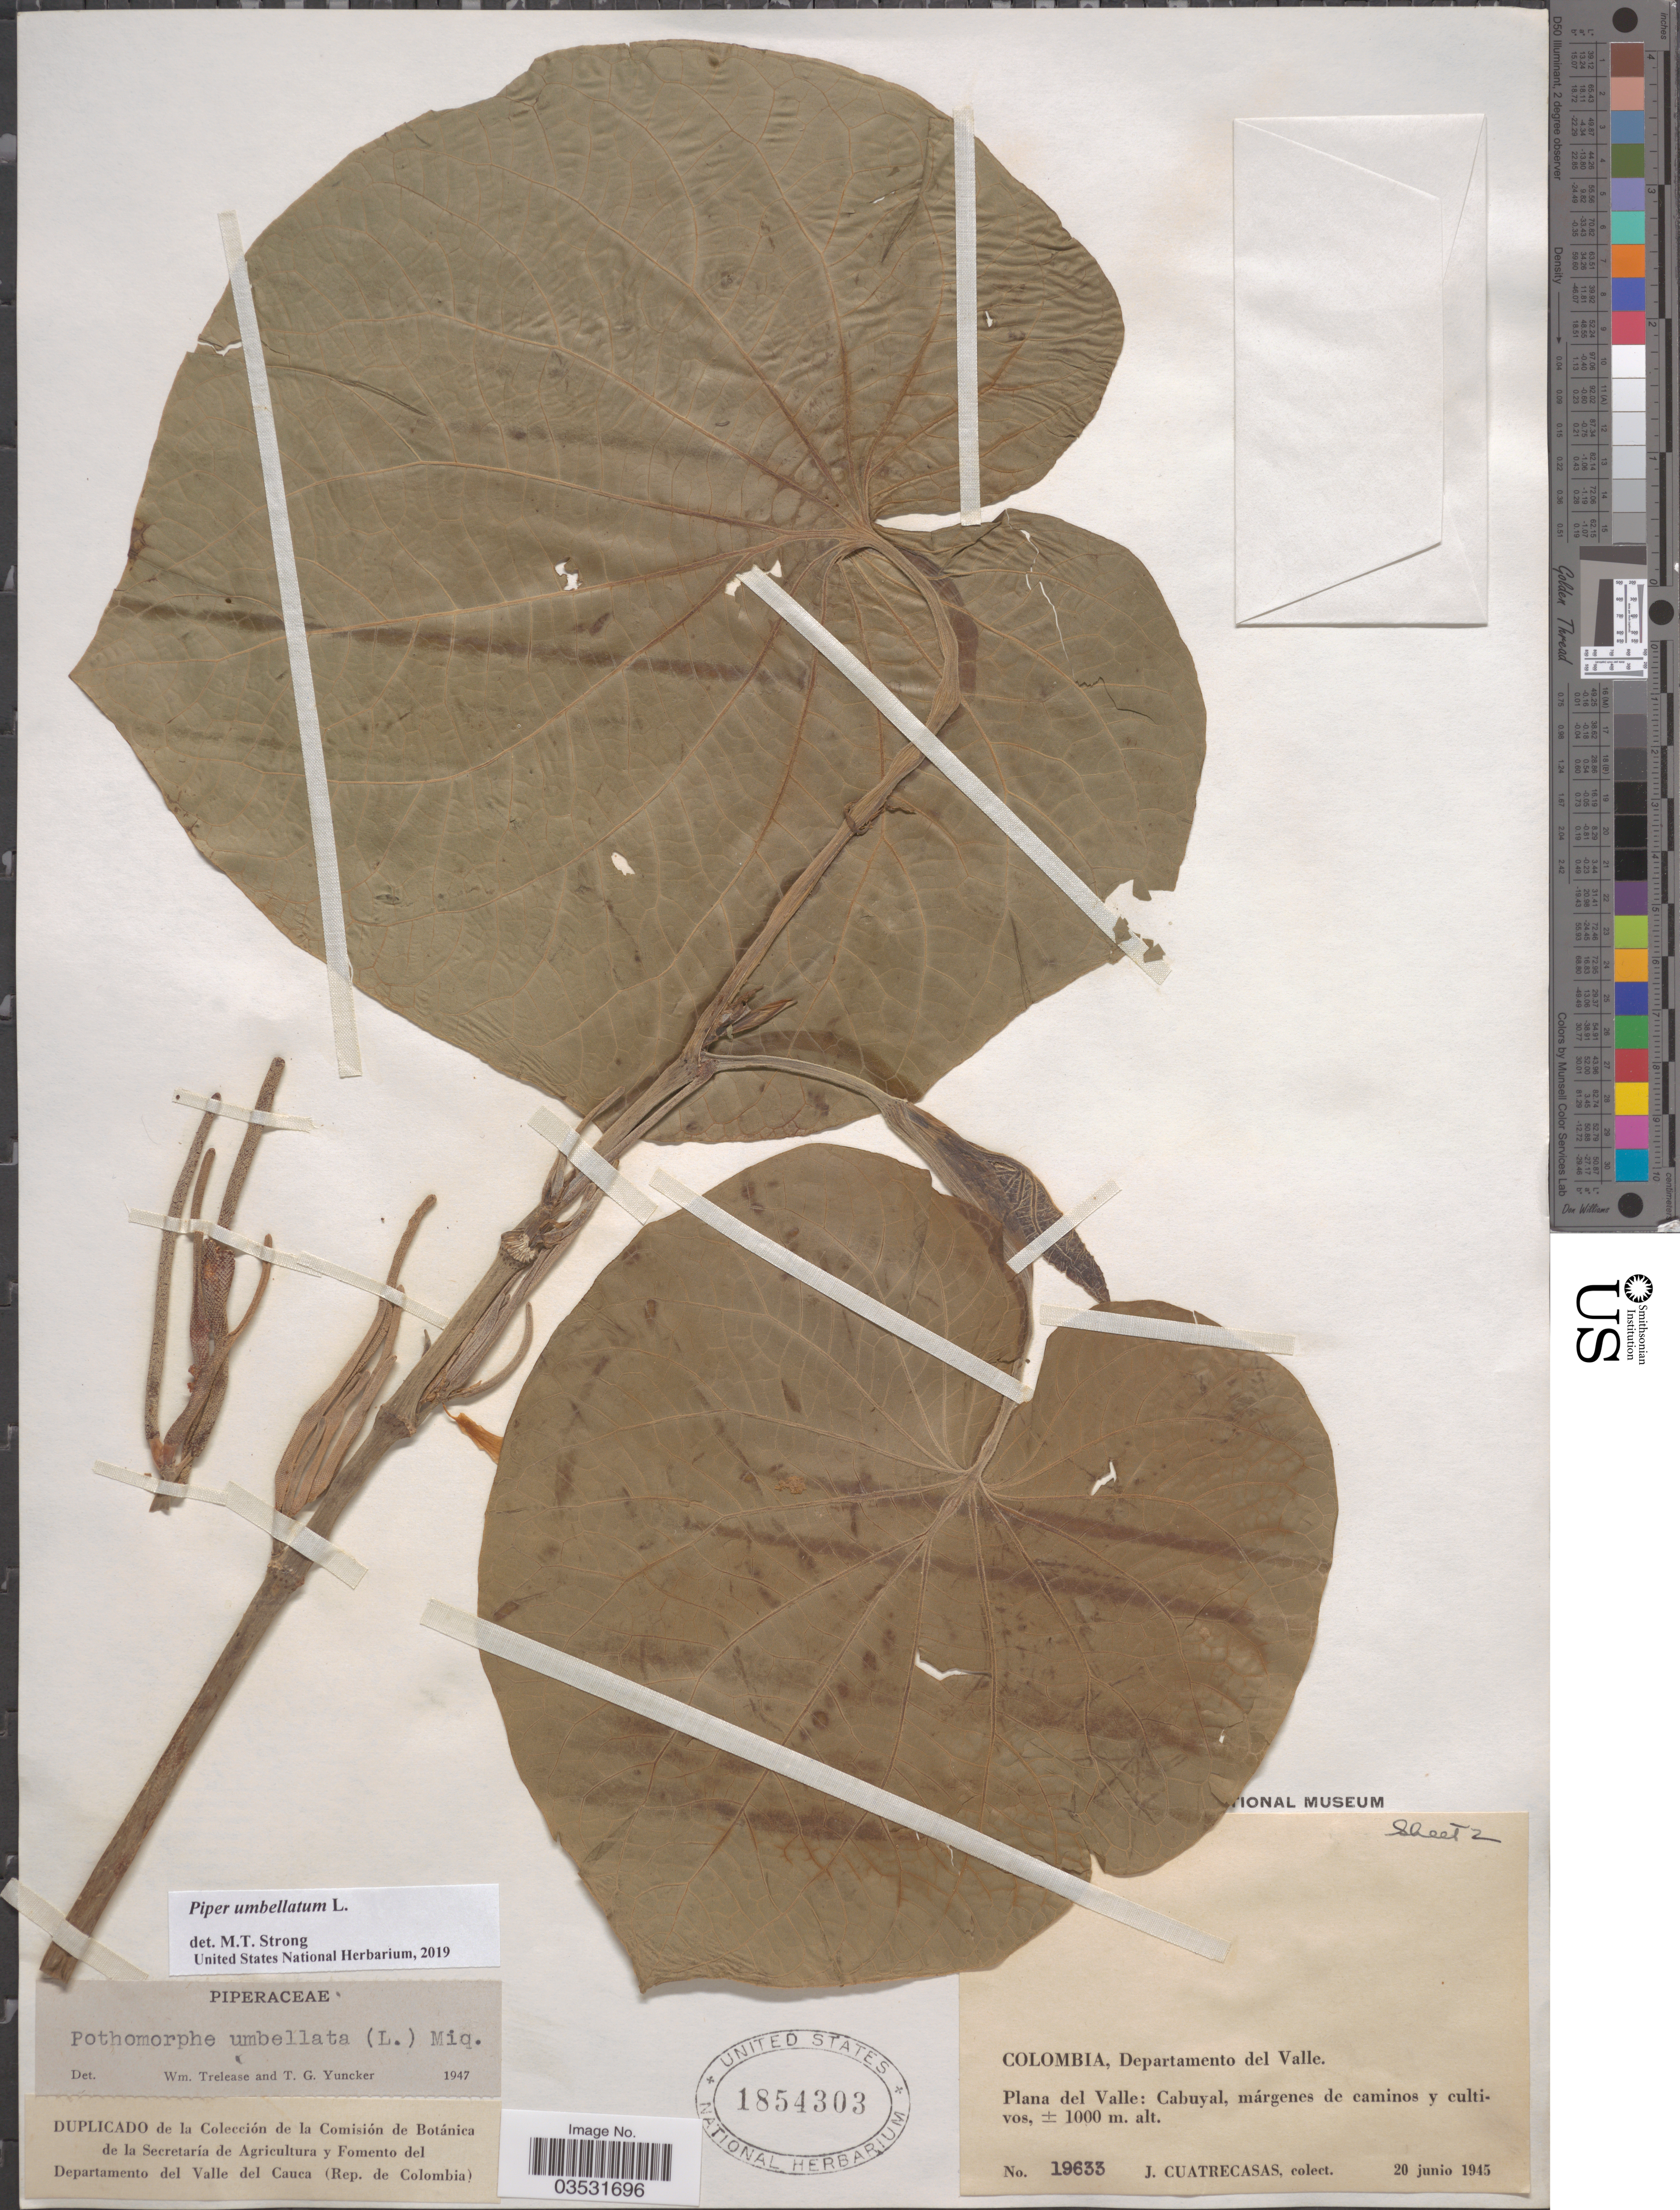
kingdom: Plantae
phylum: Tracheophyta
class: Magnoliopsida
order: Piperales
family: Piperaceae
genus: Piper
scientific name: Piper umbellatum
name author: L.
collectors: J. Cuatrecasas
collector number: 19633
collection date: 1945-06-20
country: Colombia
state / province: Valle del Cauca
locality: Departamento del Valle. Plana del Valle: Cabuyal.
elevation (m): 1000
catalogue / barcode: US 1854303